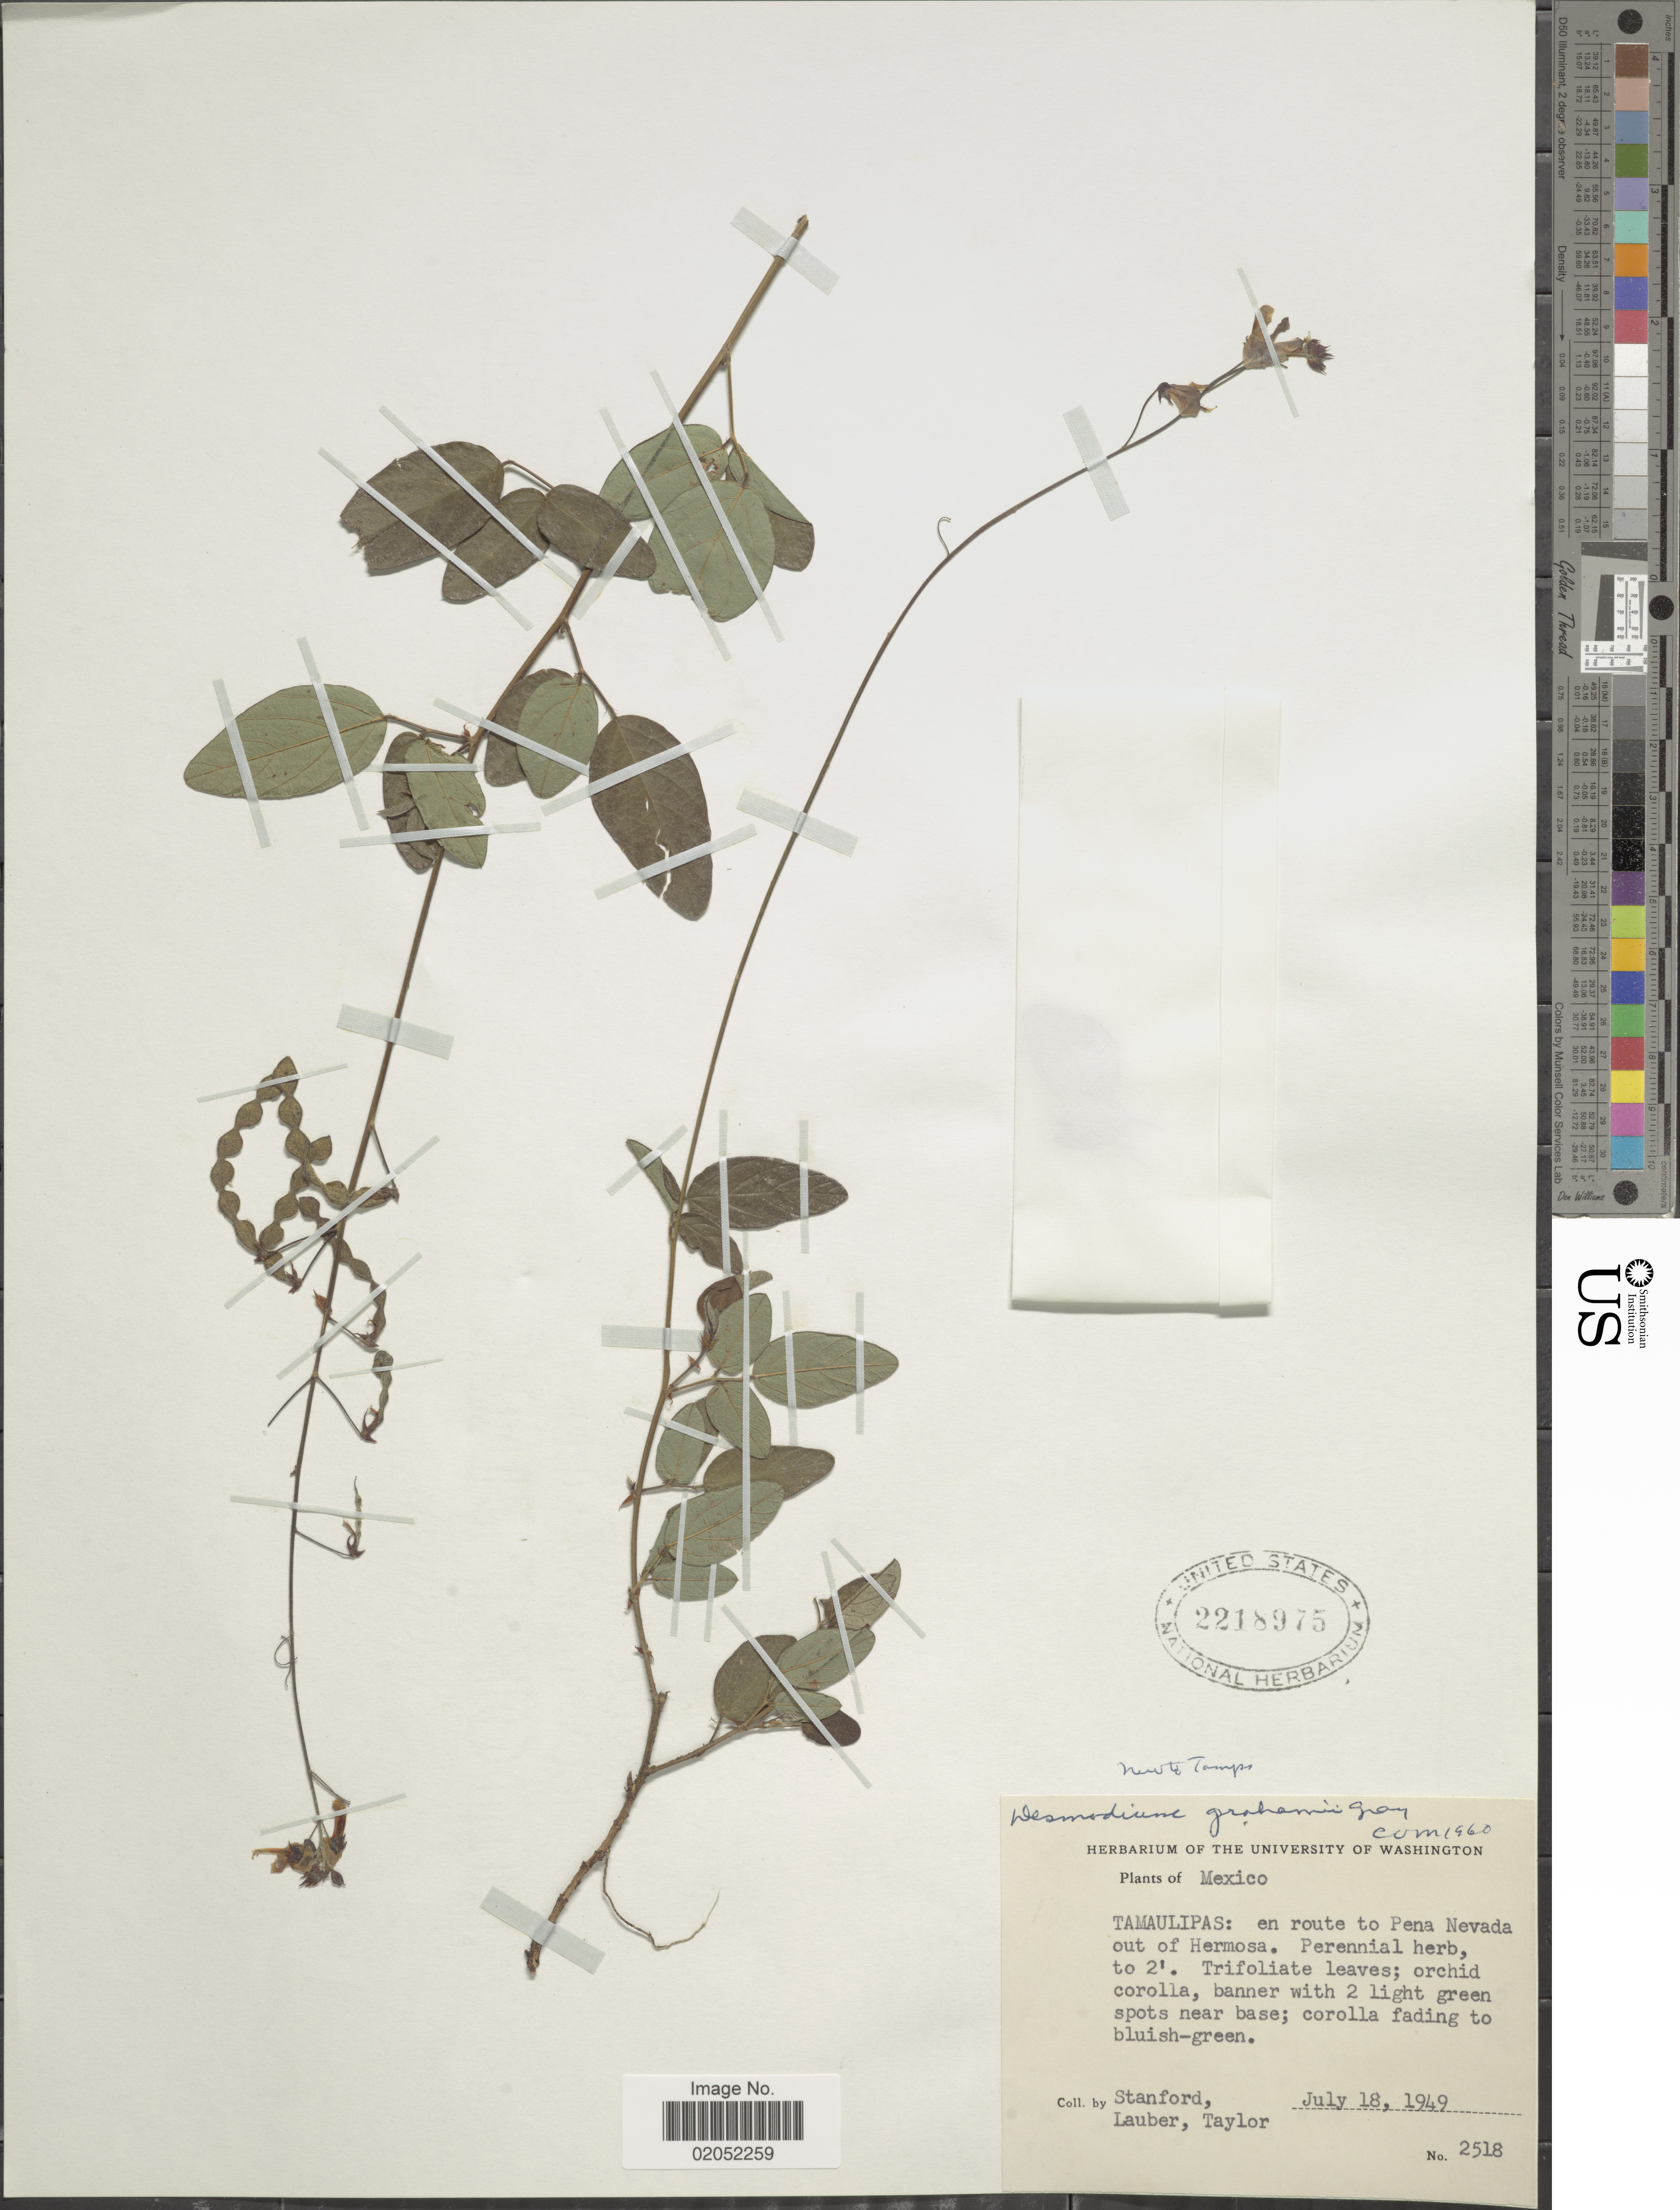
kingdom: Plantae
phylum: Tracheophyta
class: Magnoliopsida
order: Fabales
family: Fabaceae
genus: Desmodium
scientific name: Desmodium grahamii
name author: A. Gray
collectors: -. Stanford, Lauber, -- & -- Taylor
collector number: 2518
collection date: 1949-07-18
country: Mexico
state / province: Tamaulipas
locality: Tamaulipas: en route to Pena Nevada out of Hermosa.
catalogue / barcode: US 2218975